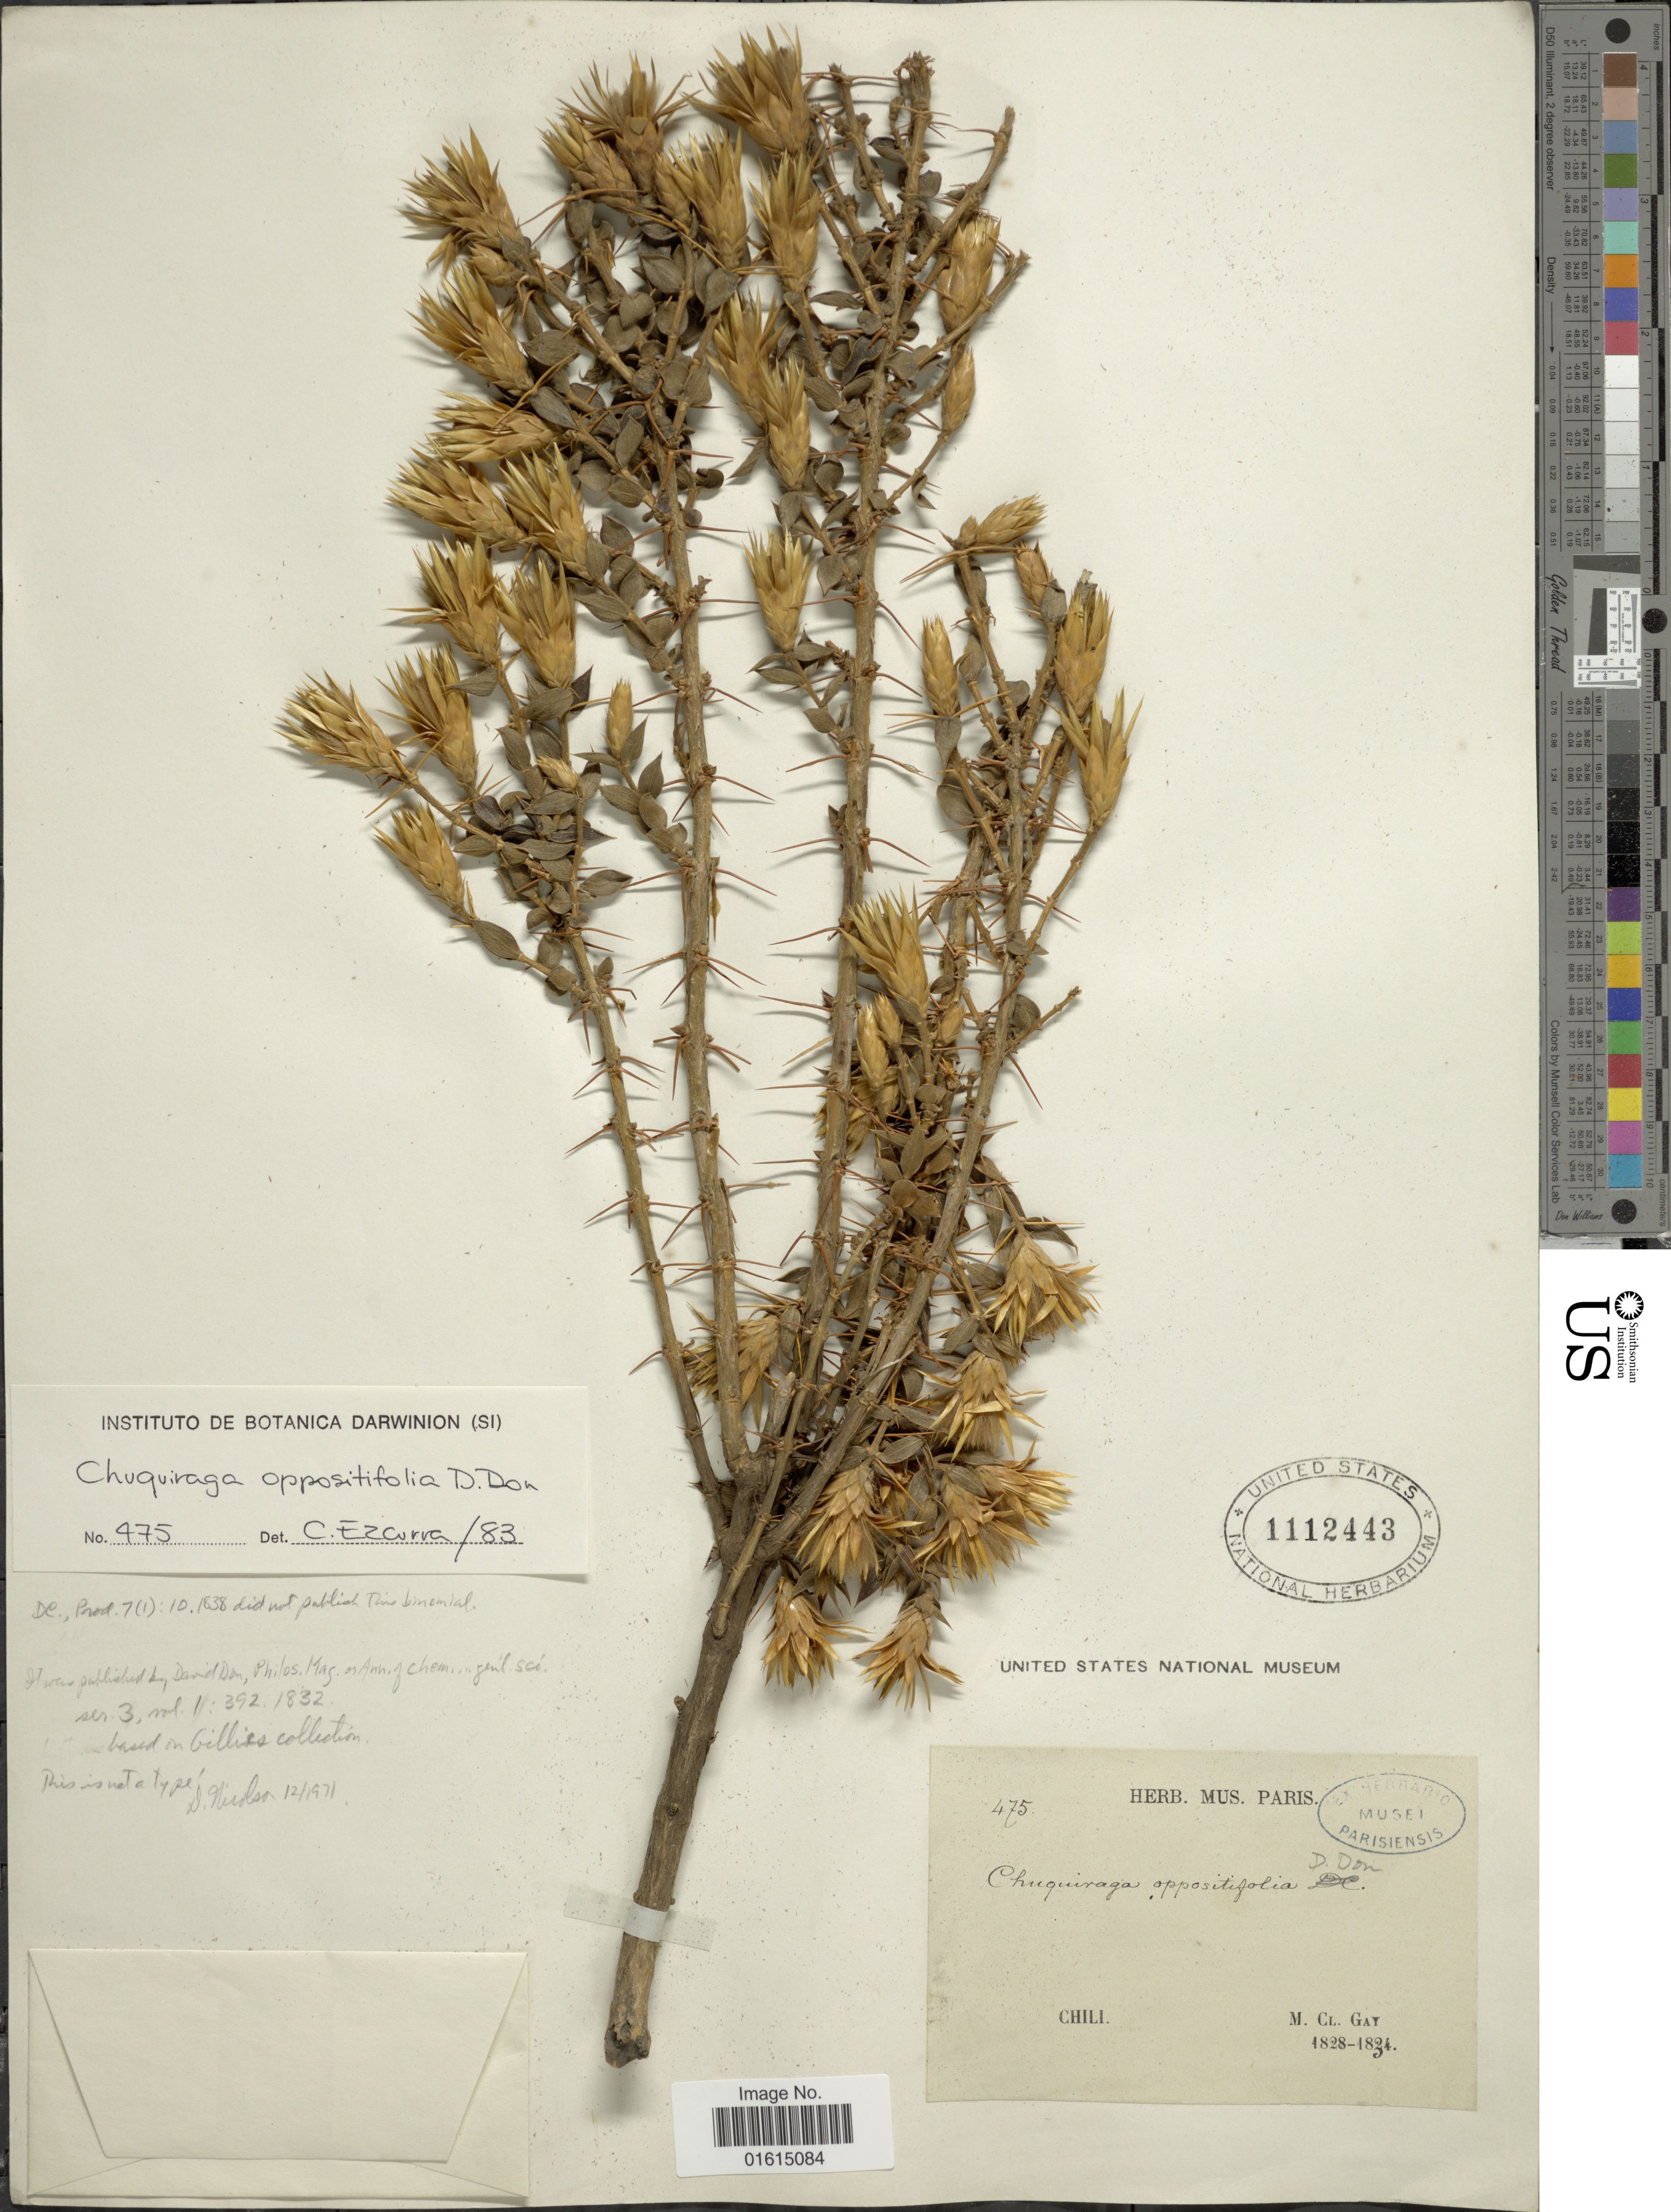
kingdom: Plantae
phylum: Tracheophyta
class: Magnoliopsida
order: Asterales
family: Asteraceae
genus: Chuquiraga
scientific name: Chuquiraga oppositifolia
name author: D. Don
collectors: C. Gay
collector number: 475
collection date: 1828/1834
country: Chile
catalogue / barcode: US 1112443